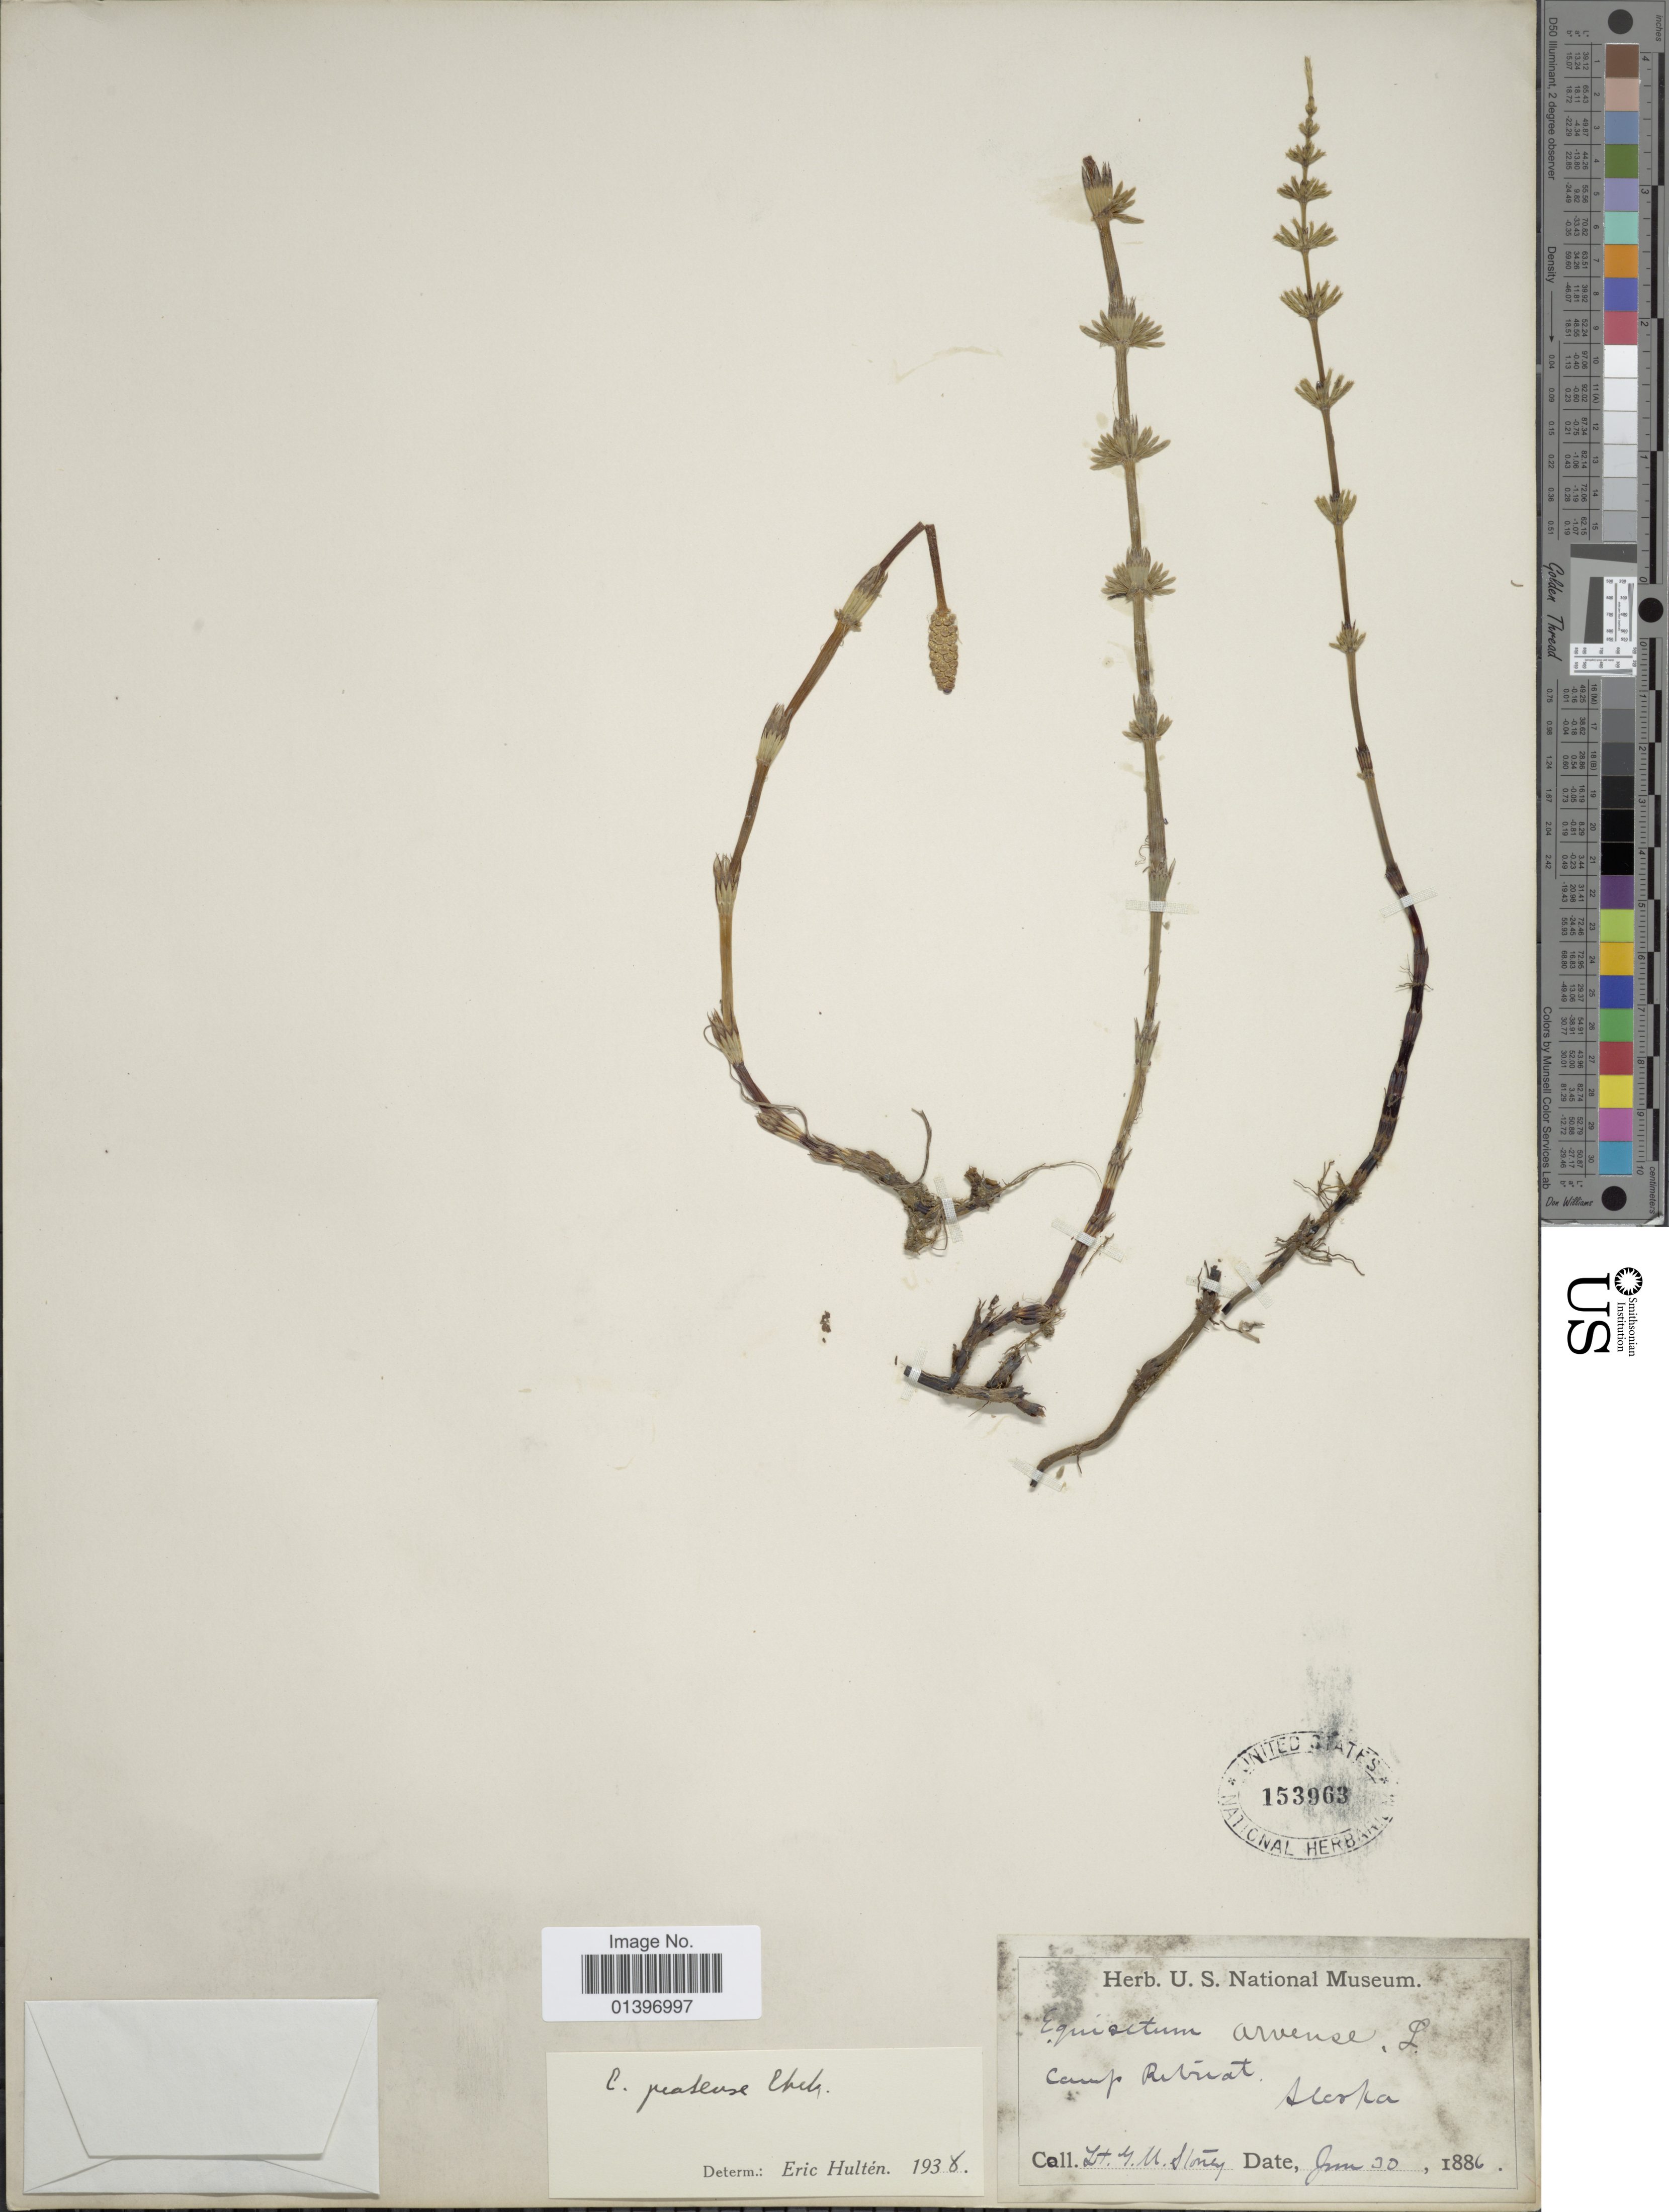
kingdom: Plantae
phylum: Tracheophyta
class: Polypodiopsida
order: Equisetales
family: Equisetaceae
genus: Equisetum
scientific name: Equisetum pratense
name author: Ehrh.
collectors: G. Stoney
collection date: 1886-06-30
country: United States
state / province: Alaska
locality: Camp Retreat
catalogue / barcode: US 153963